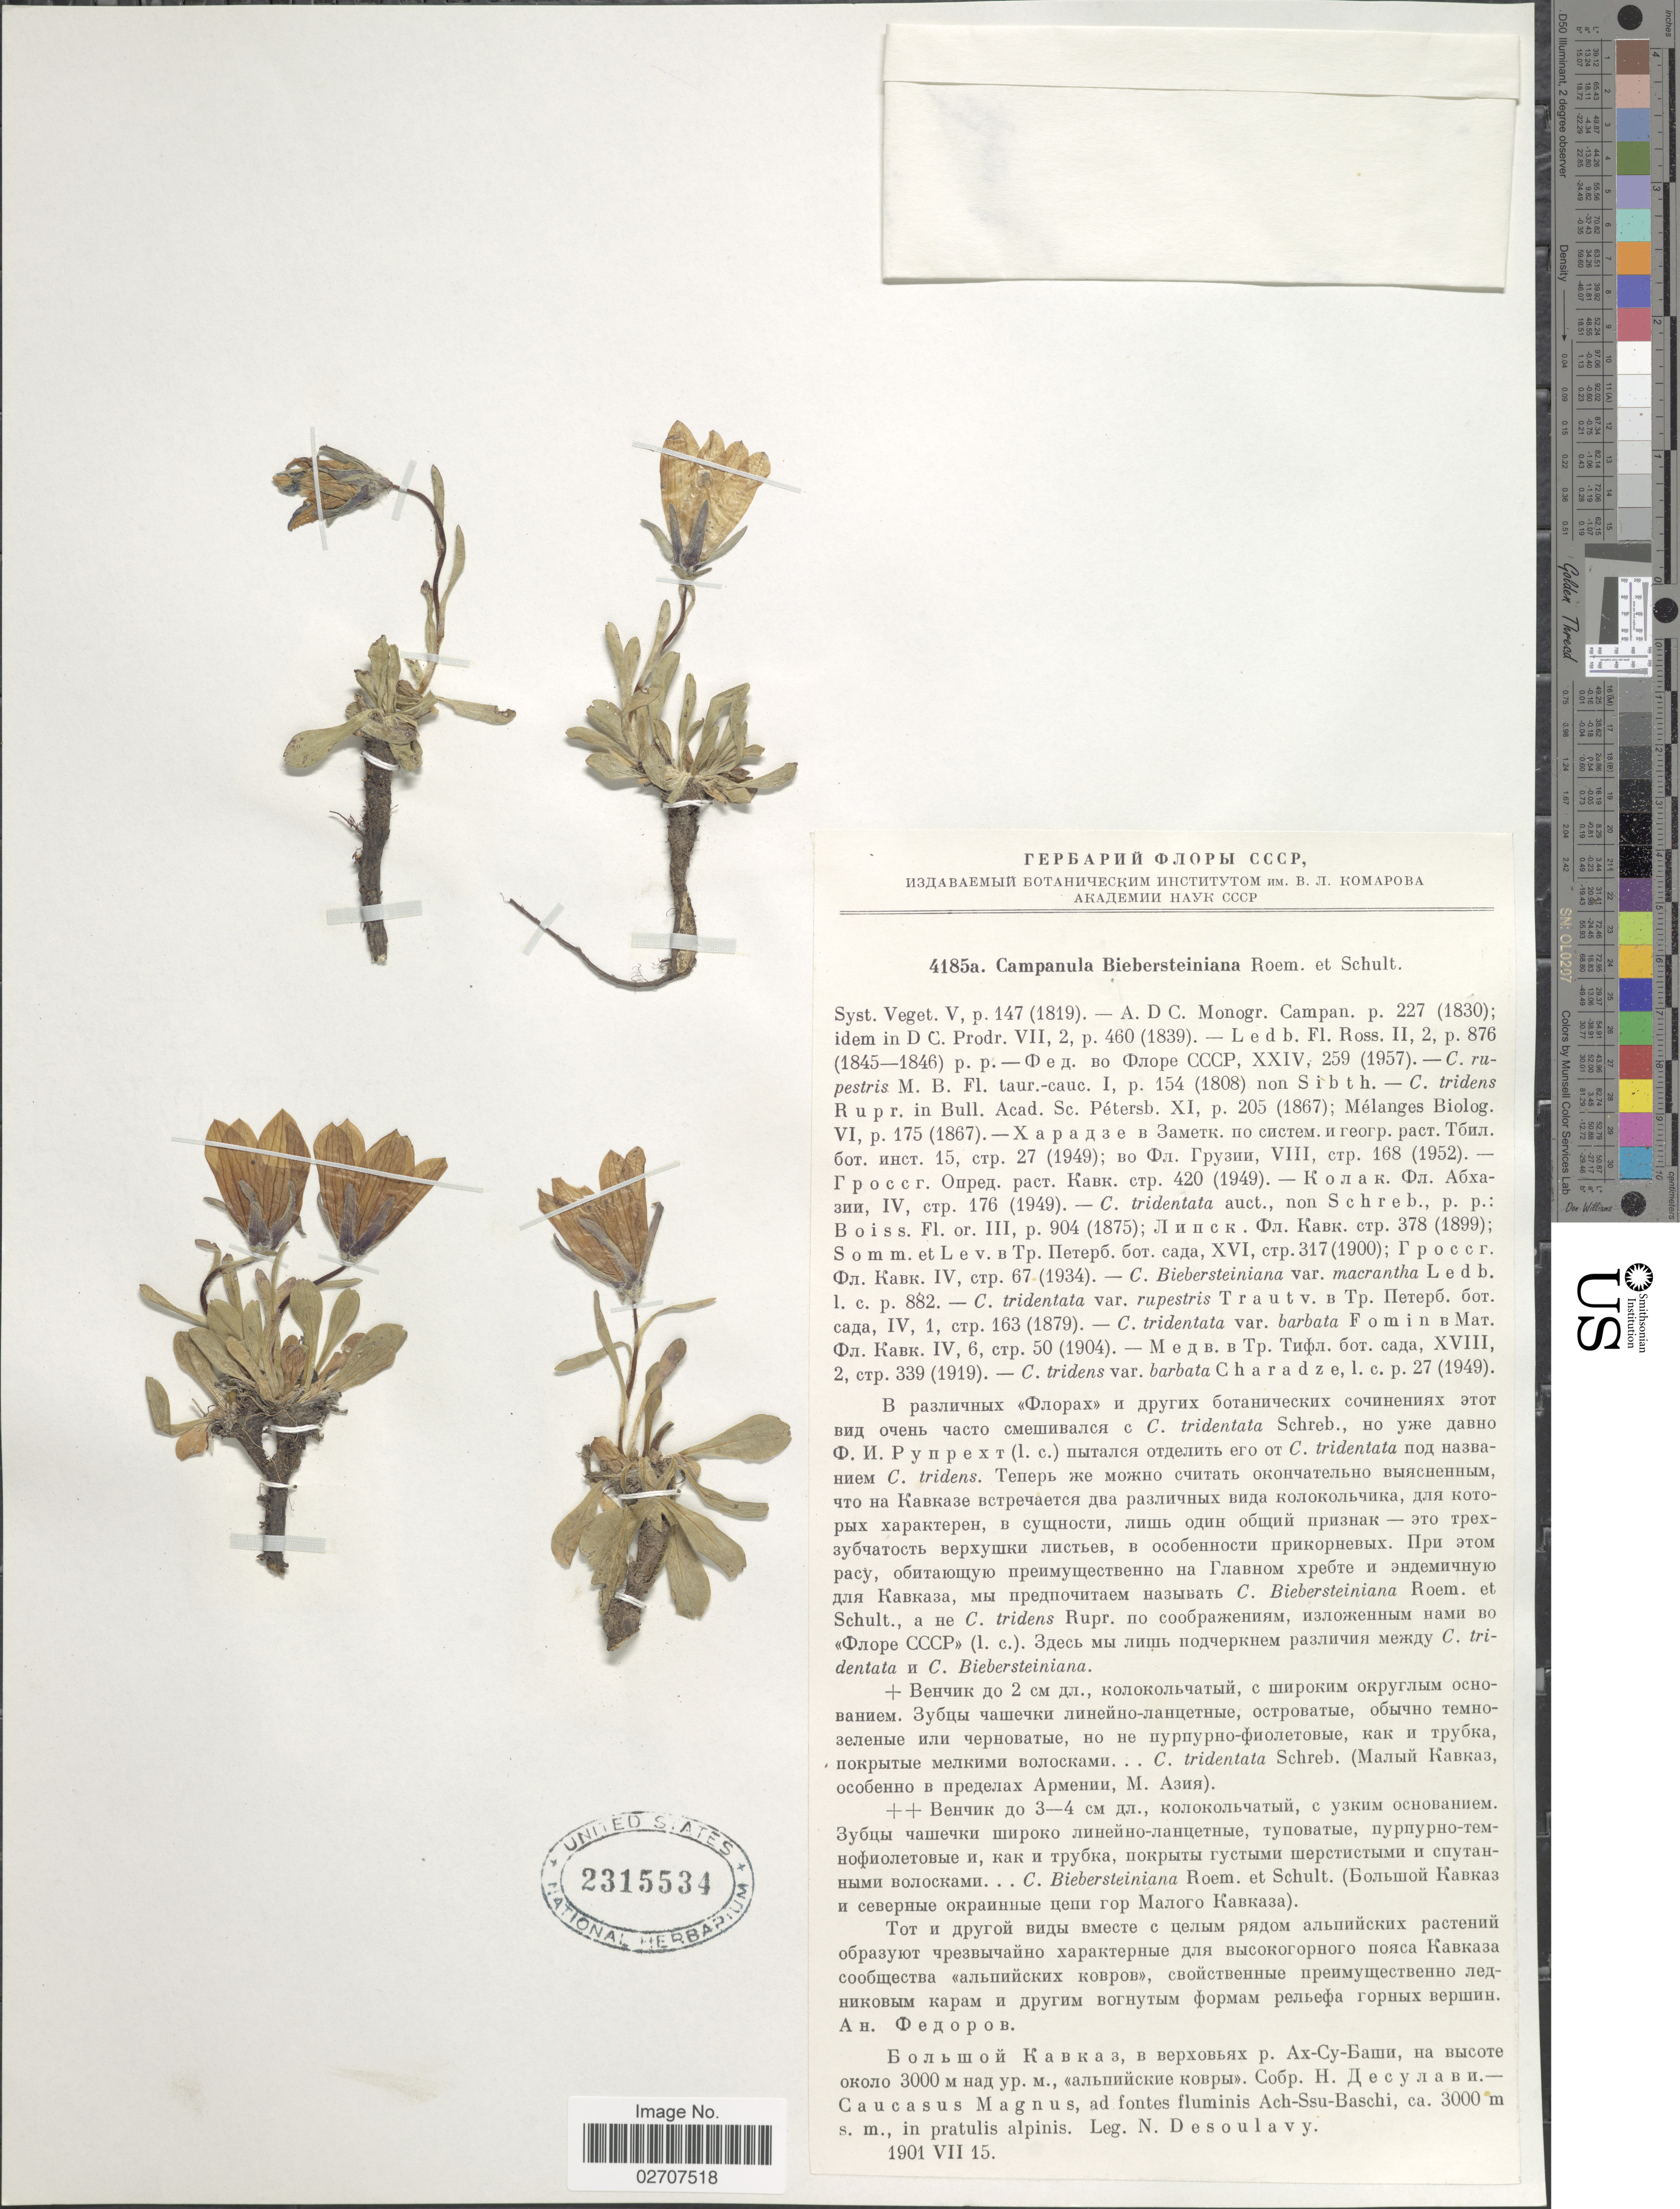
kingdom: Plantae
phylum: Tracheophyta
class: Magnoliopsida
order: Asterales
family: Campanulaceae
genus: Campanula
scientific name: Campanula biebersteiniana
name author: Schult.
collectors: N. Desoulavy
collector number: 4185a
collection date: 1901-07-15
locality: Caucasus Magnus, ad fontes fluminis Ach-Ssu-Baschi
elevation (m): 3000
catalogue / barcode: US 2315534